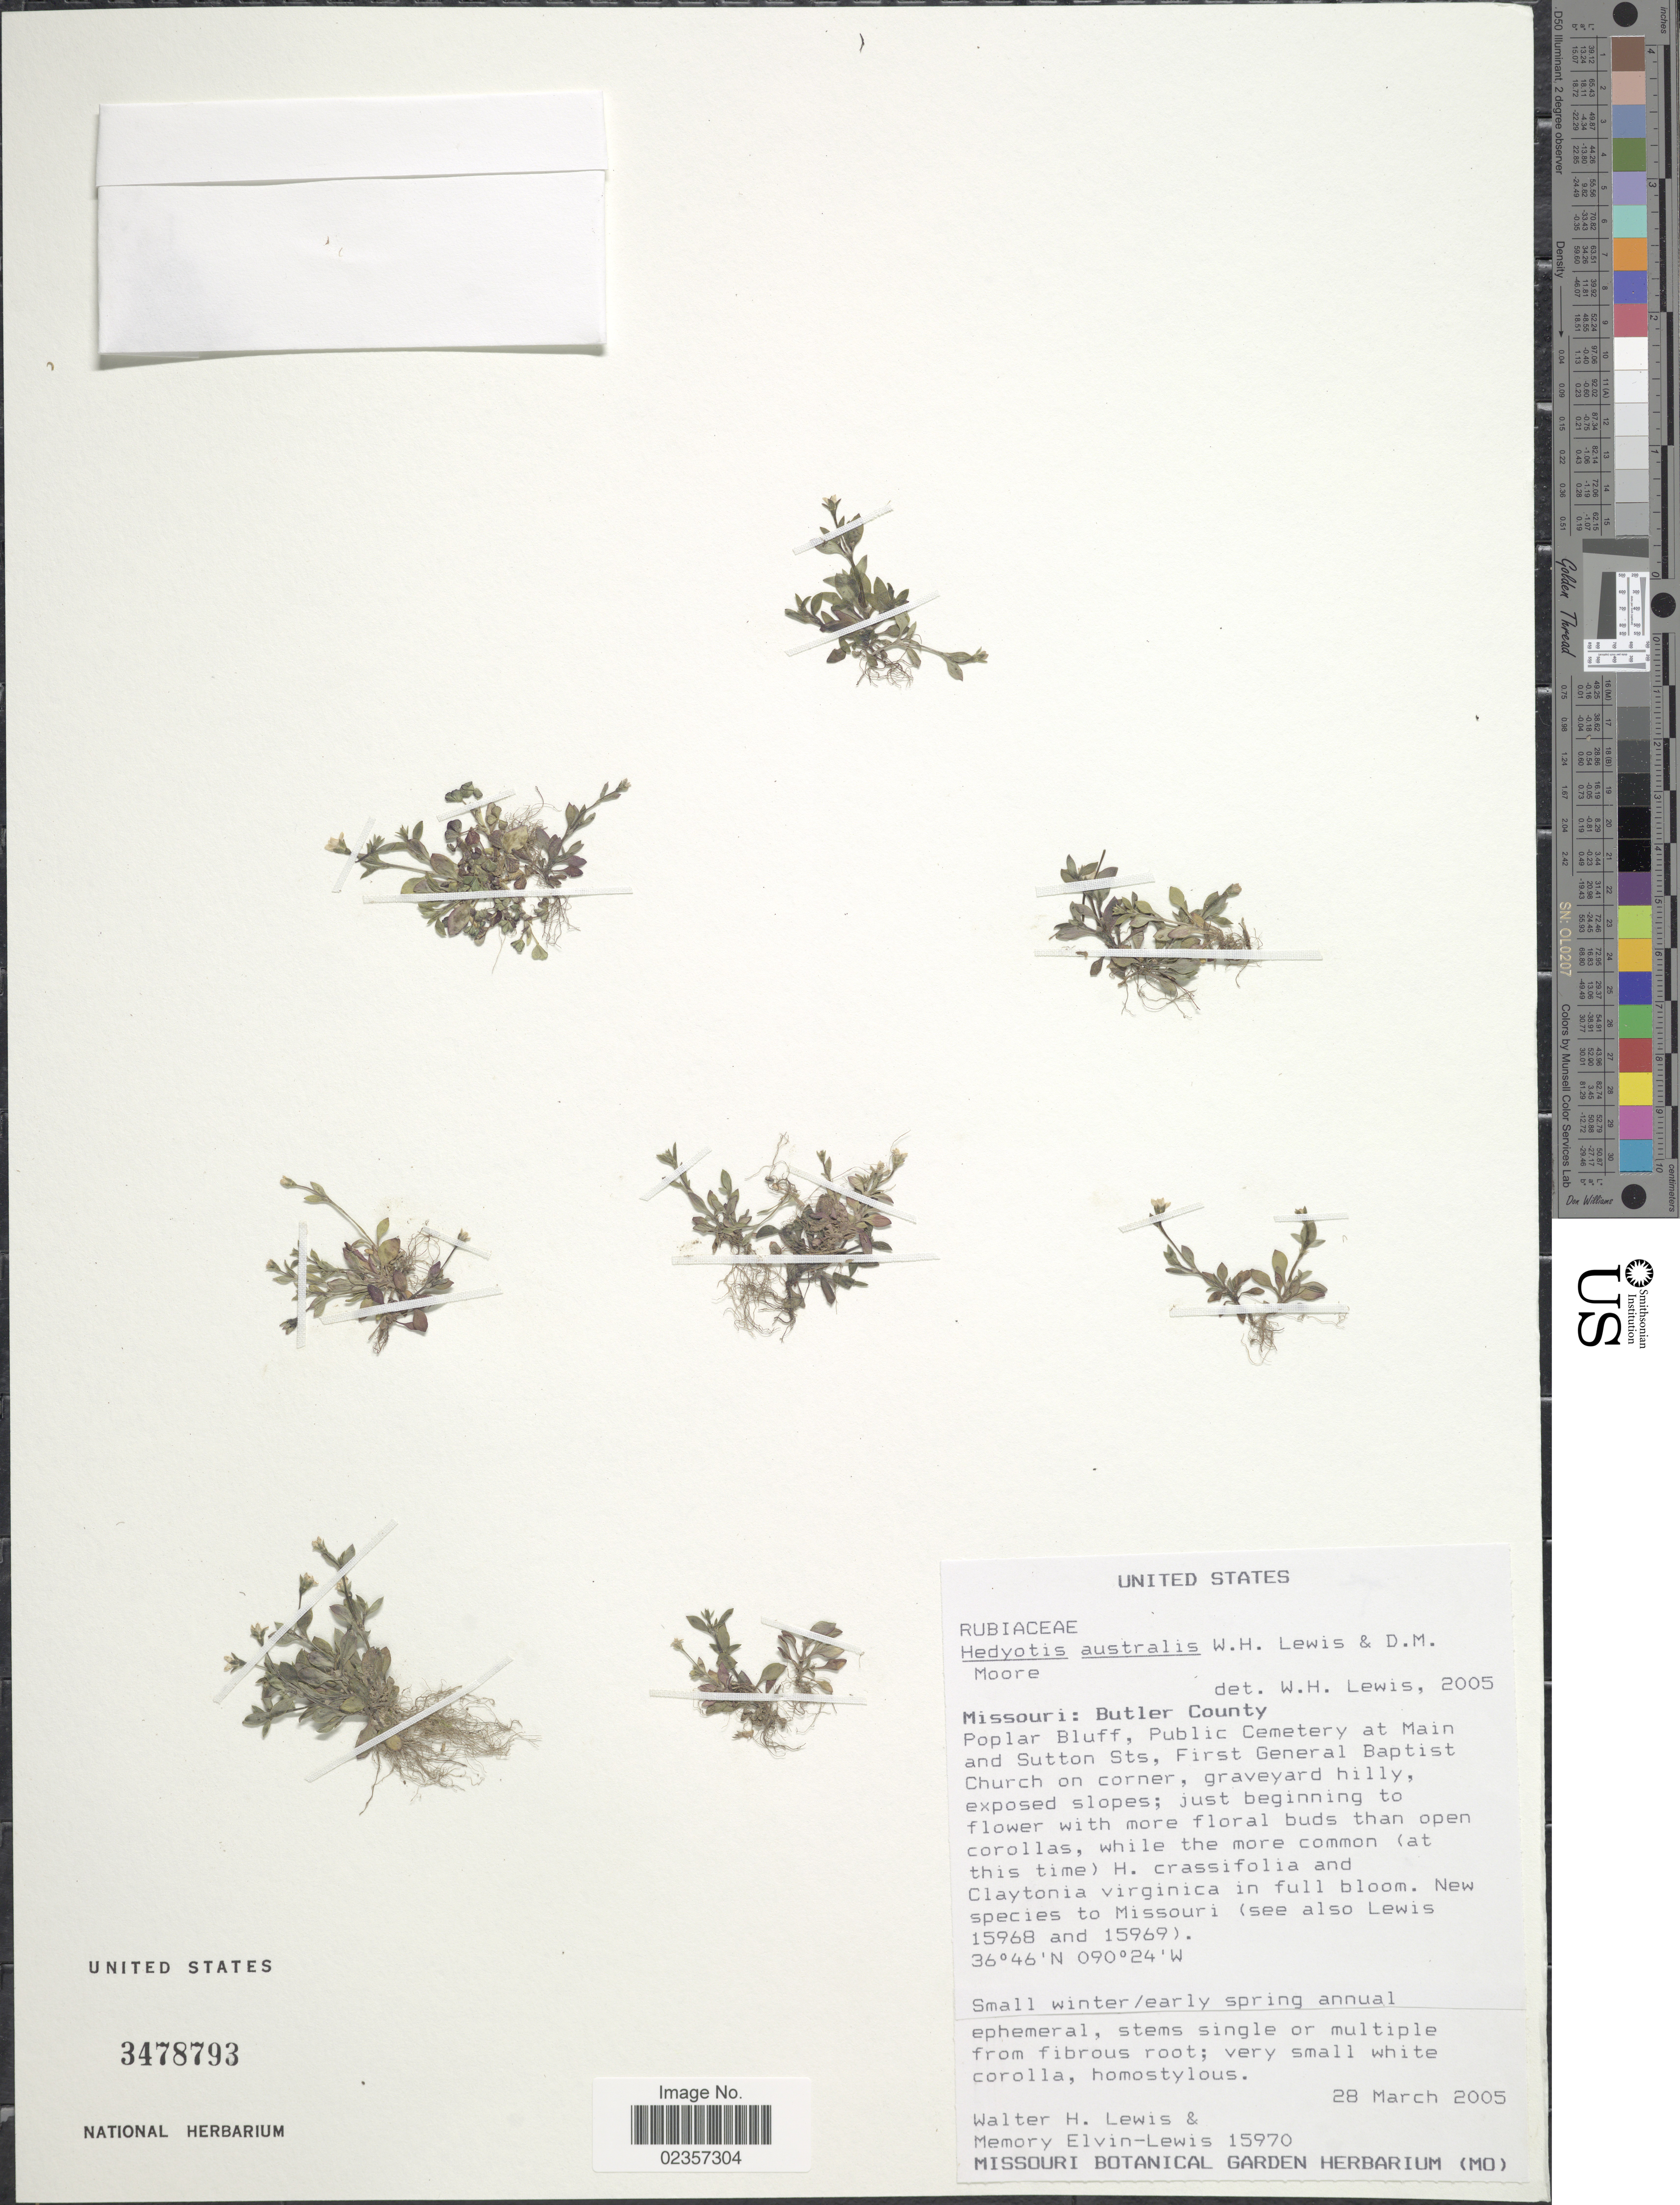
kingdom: Plantae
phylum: Tracheophyta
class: Magnoliopsida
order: Gentianales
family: Rubiaceae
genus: Houstonia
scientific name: Houstonia micrantha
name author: (Shinners) Terrell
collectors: W. H. Lewis & M. Elvin-Lewis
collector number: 15970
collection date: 2005-03-28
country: United States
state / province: Missouri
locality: Butler County. Poplar Bluff, Public Cemetery at Main and Sutton Sts, First General Baptist Church on corner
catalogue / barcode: US 3478793